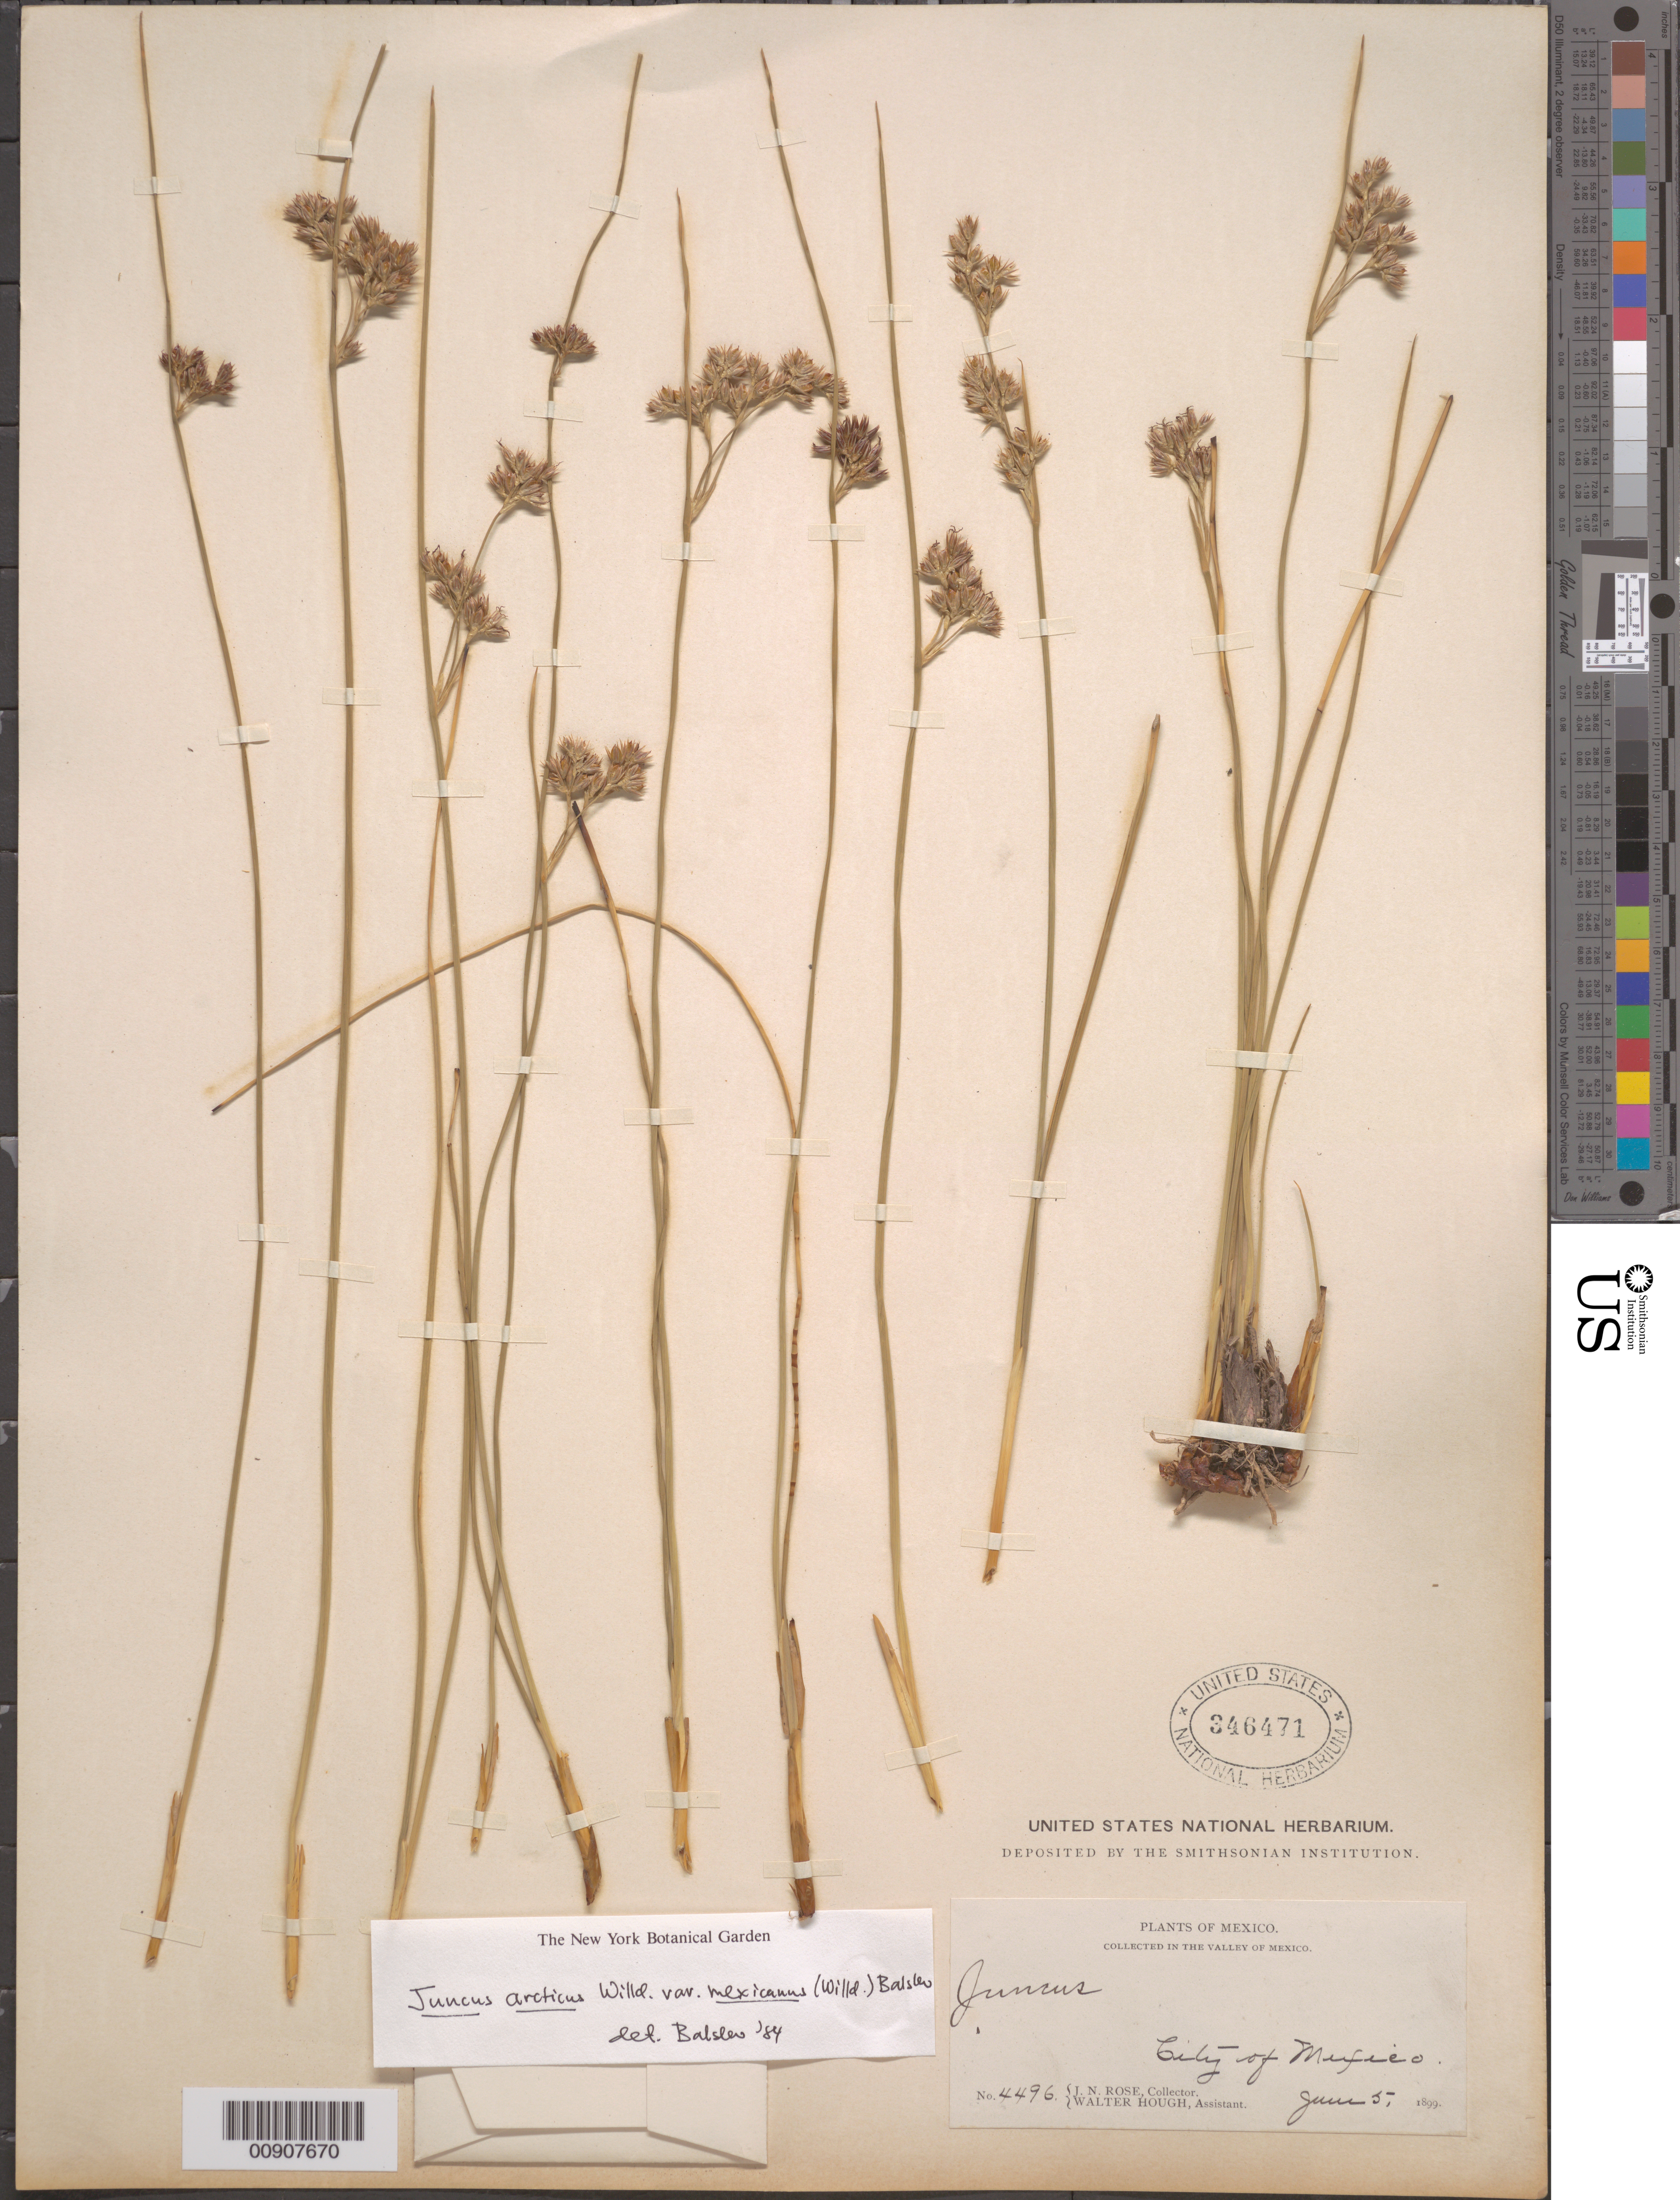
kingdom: Plantae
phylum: Tracheophyta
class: Liliopsida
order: Poales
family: Juncaceae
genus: Juncus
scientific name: Juncus arcticus var. mexicanus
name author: Willd.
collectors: J. N. Rose & W. Hough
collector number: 4496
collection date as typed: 05 Jun 1899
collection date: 1899-06-05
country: Mexico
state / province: Distrito Federal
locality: City of México in the Valley of México.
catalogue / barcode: US 346471